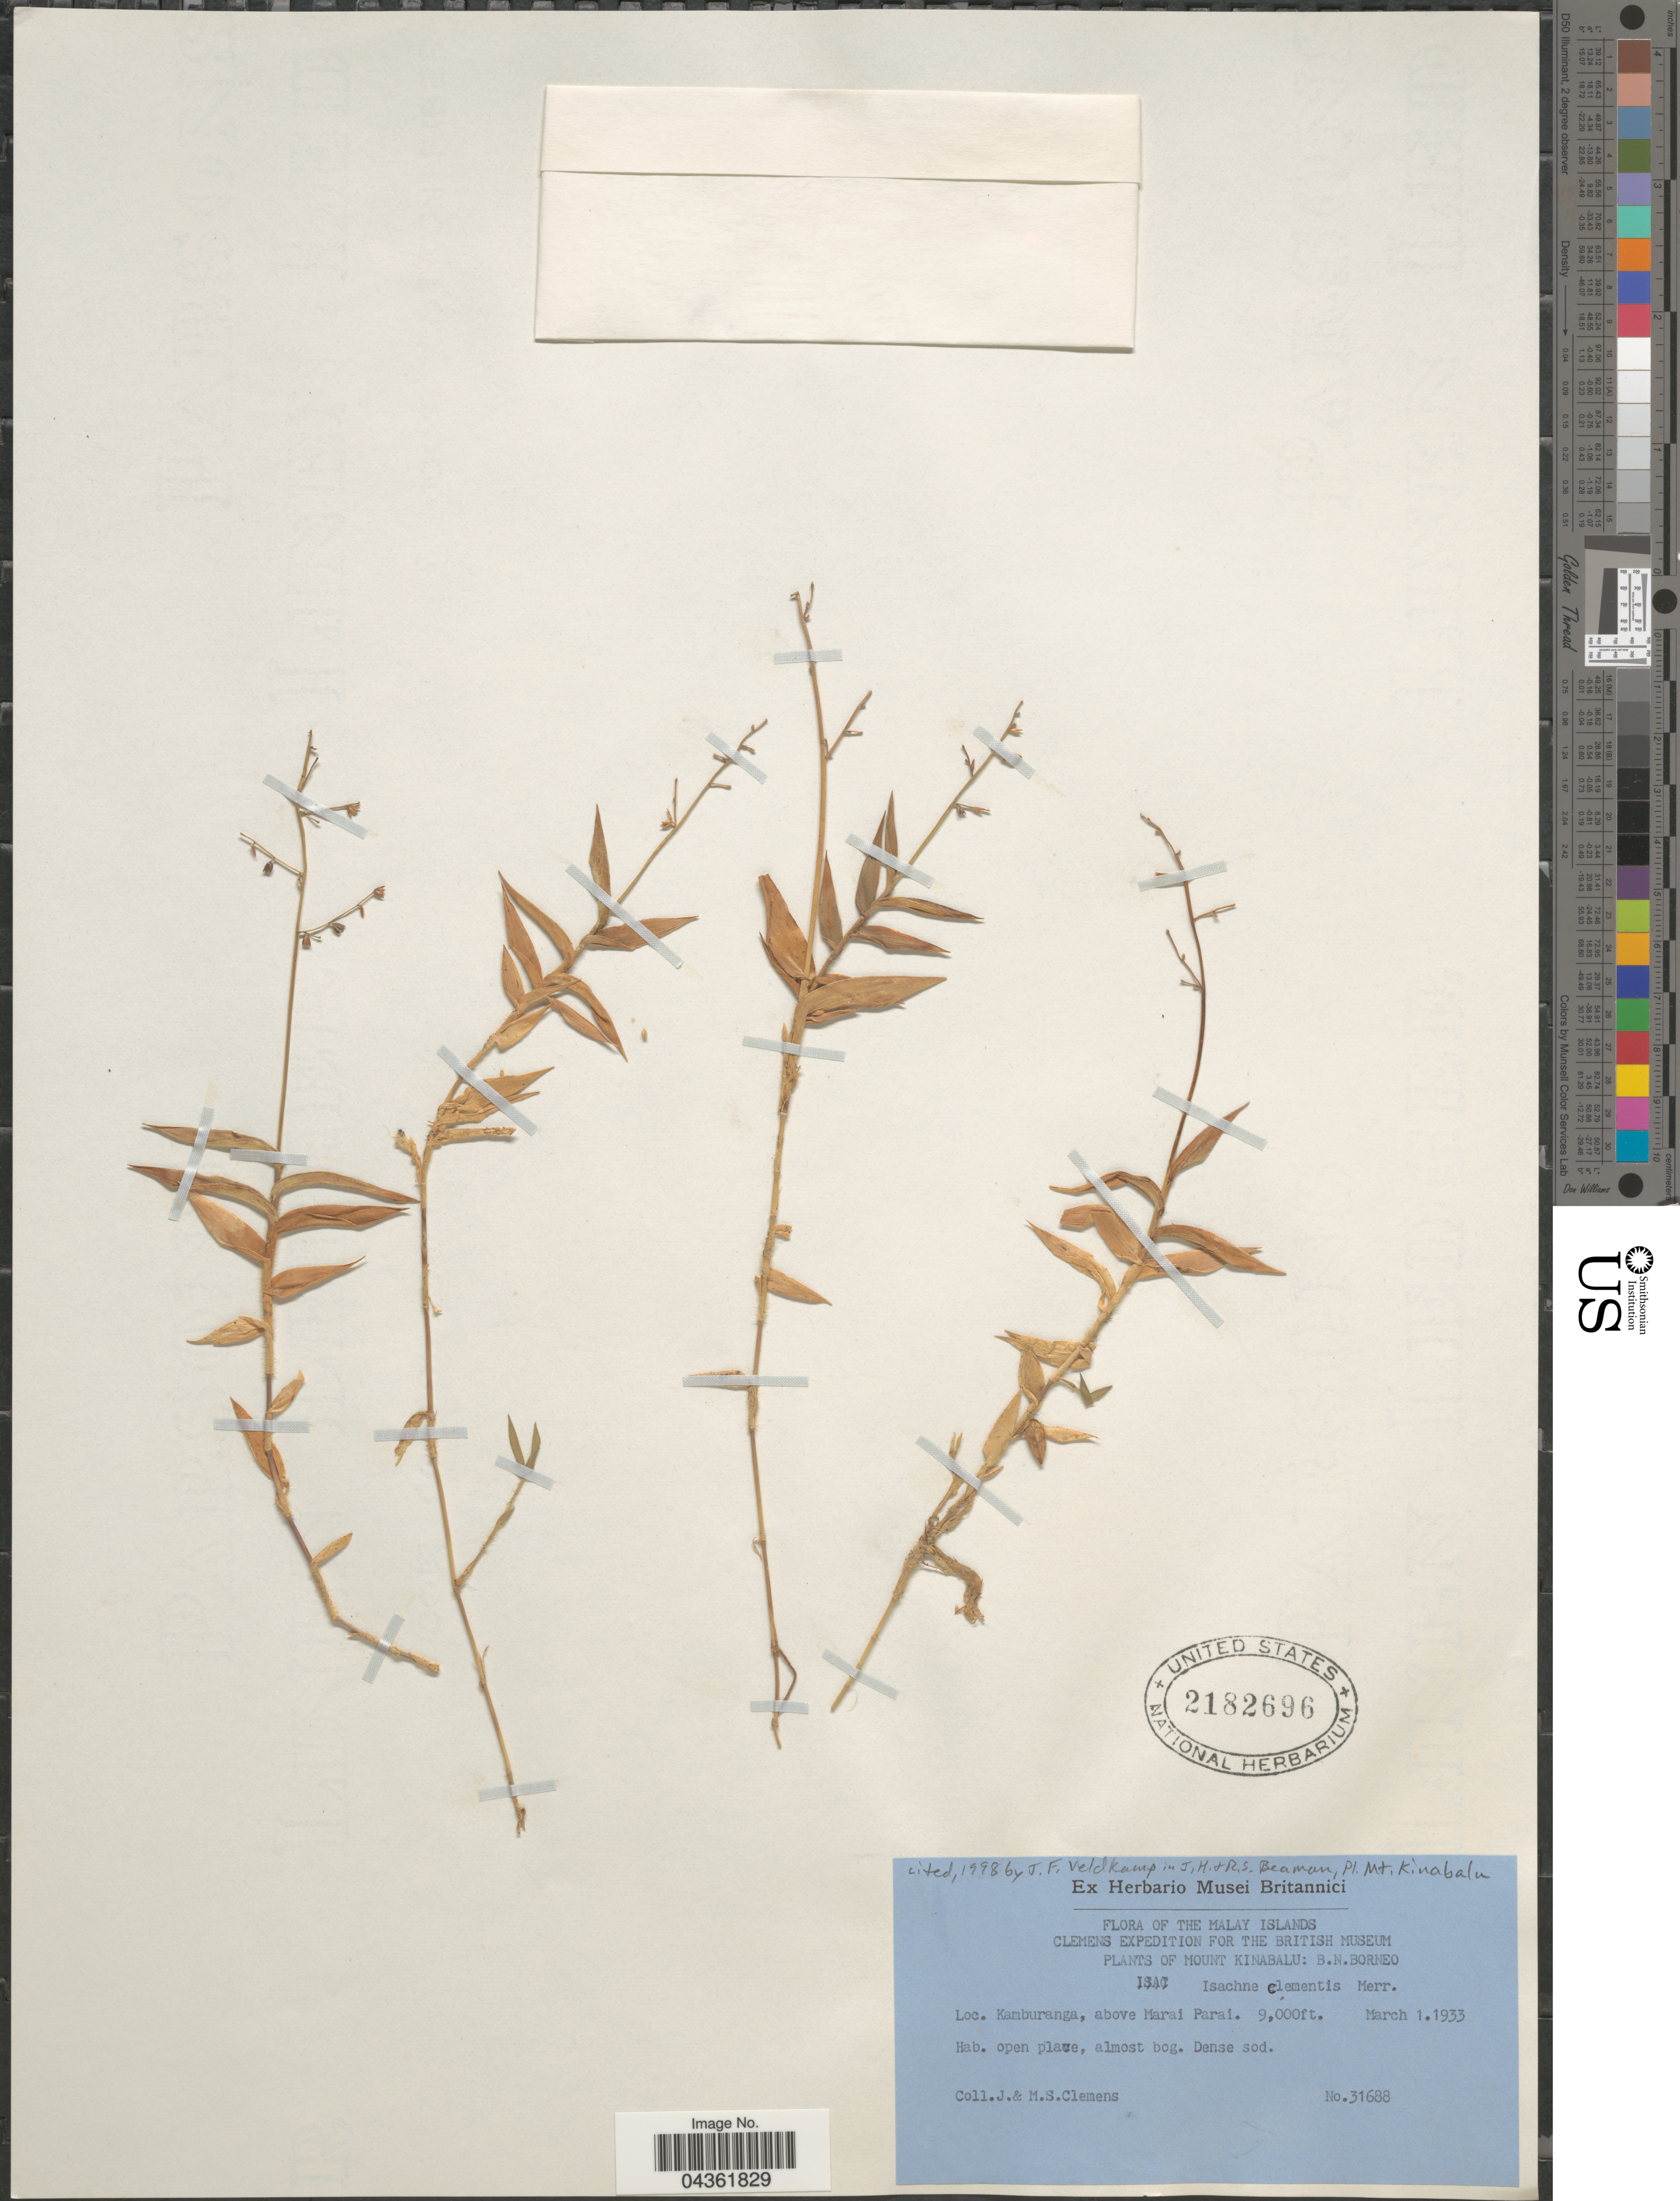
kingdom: Plantae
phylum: Tracheophyta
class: Liliopsida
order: Poales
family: Poaceae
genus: Isachne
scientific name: Isachne clementis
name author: Merr.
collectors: J. Clemens & M. S. Clemens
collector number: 31688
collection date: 1933-03-01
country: Malaysia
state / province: Sabah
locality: The Malay Islands. Clemens Expedition for the British Museum. Mount Kinabalu: B.N. Borneo. Kamburanga, above Marai Parai.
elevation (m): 2743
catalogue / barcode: US 2182696